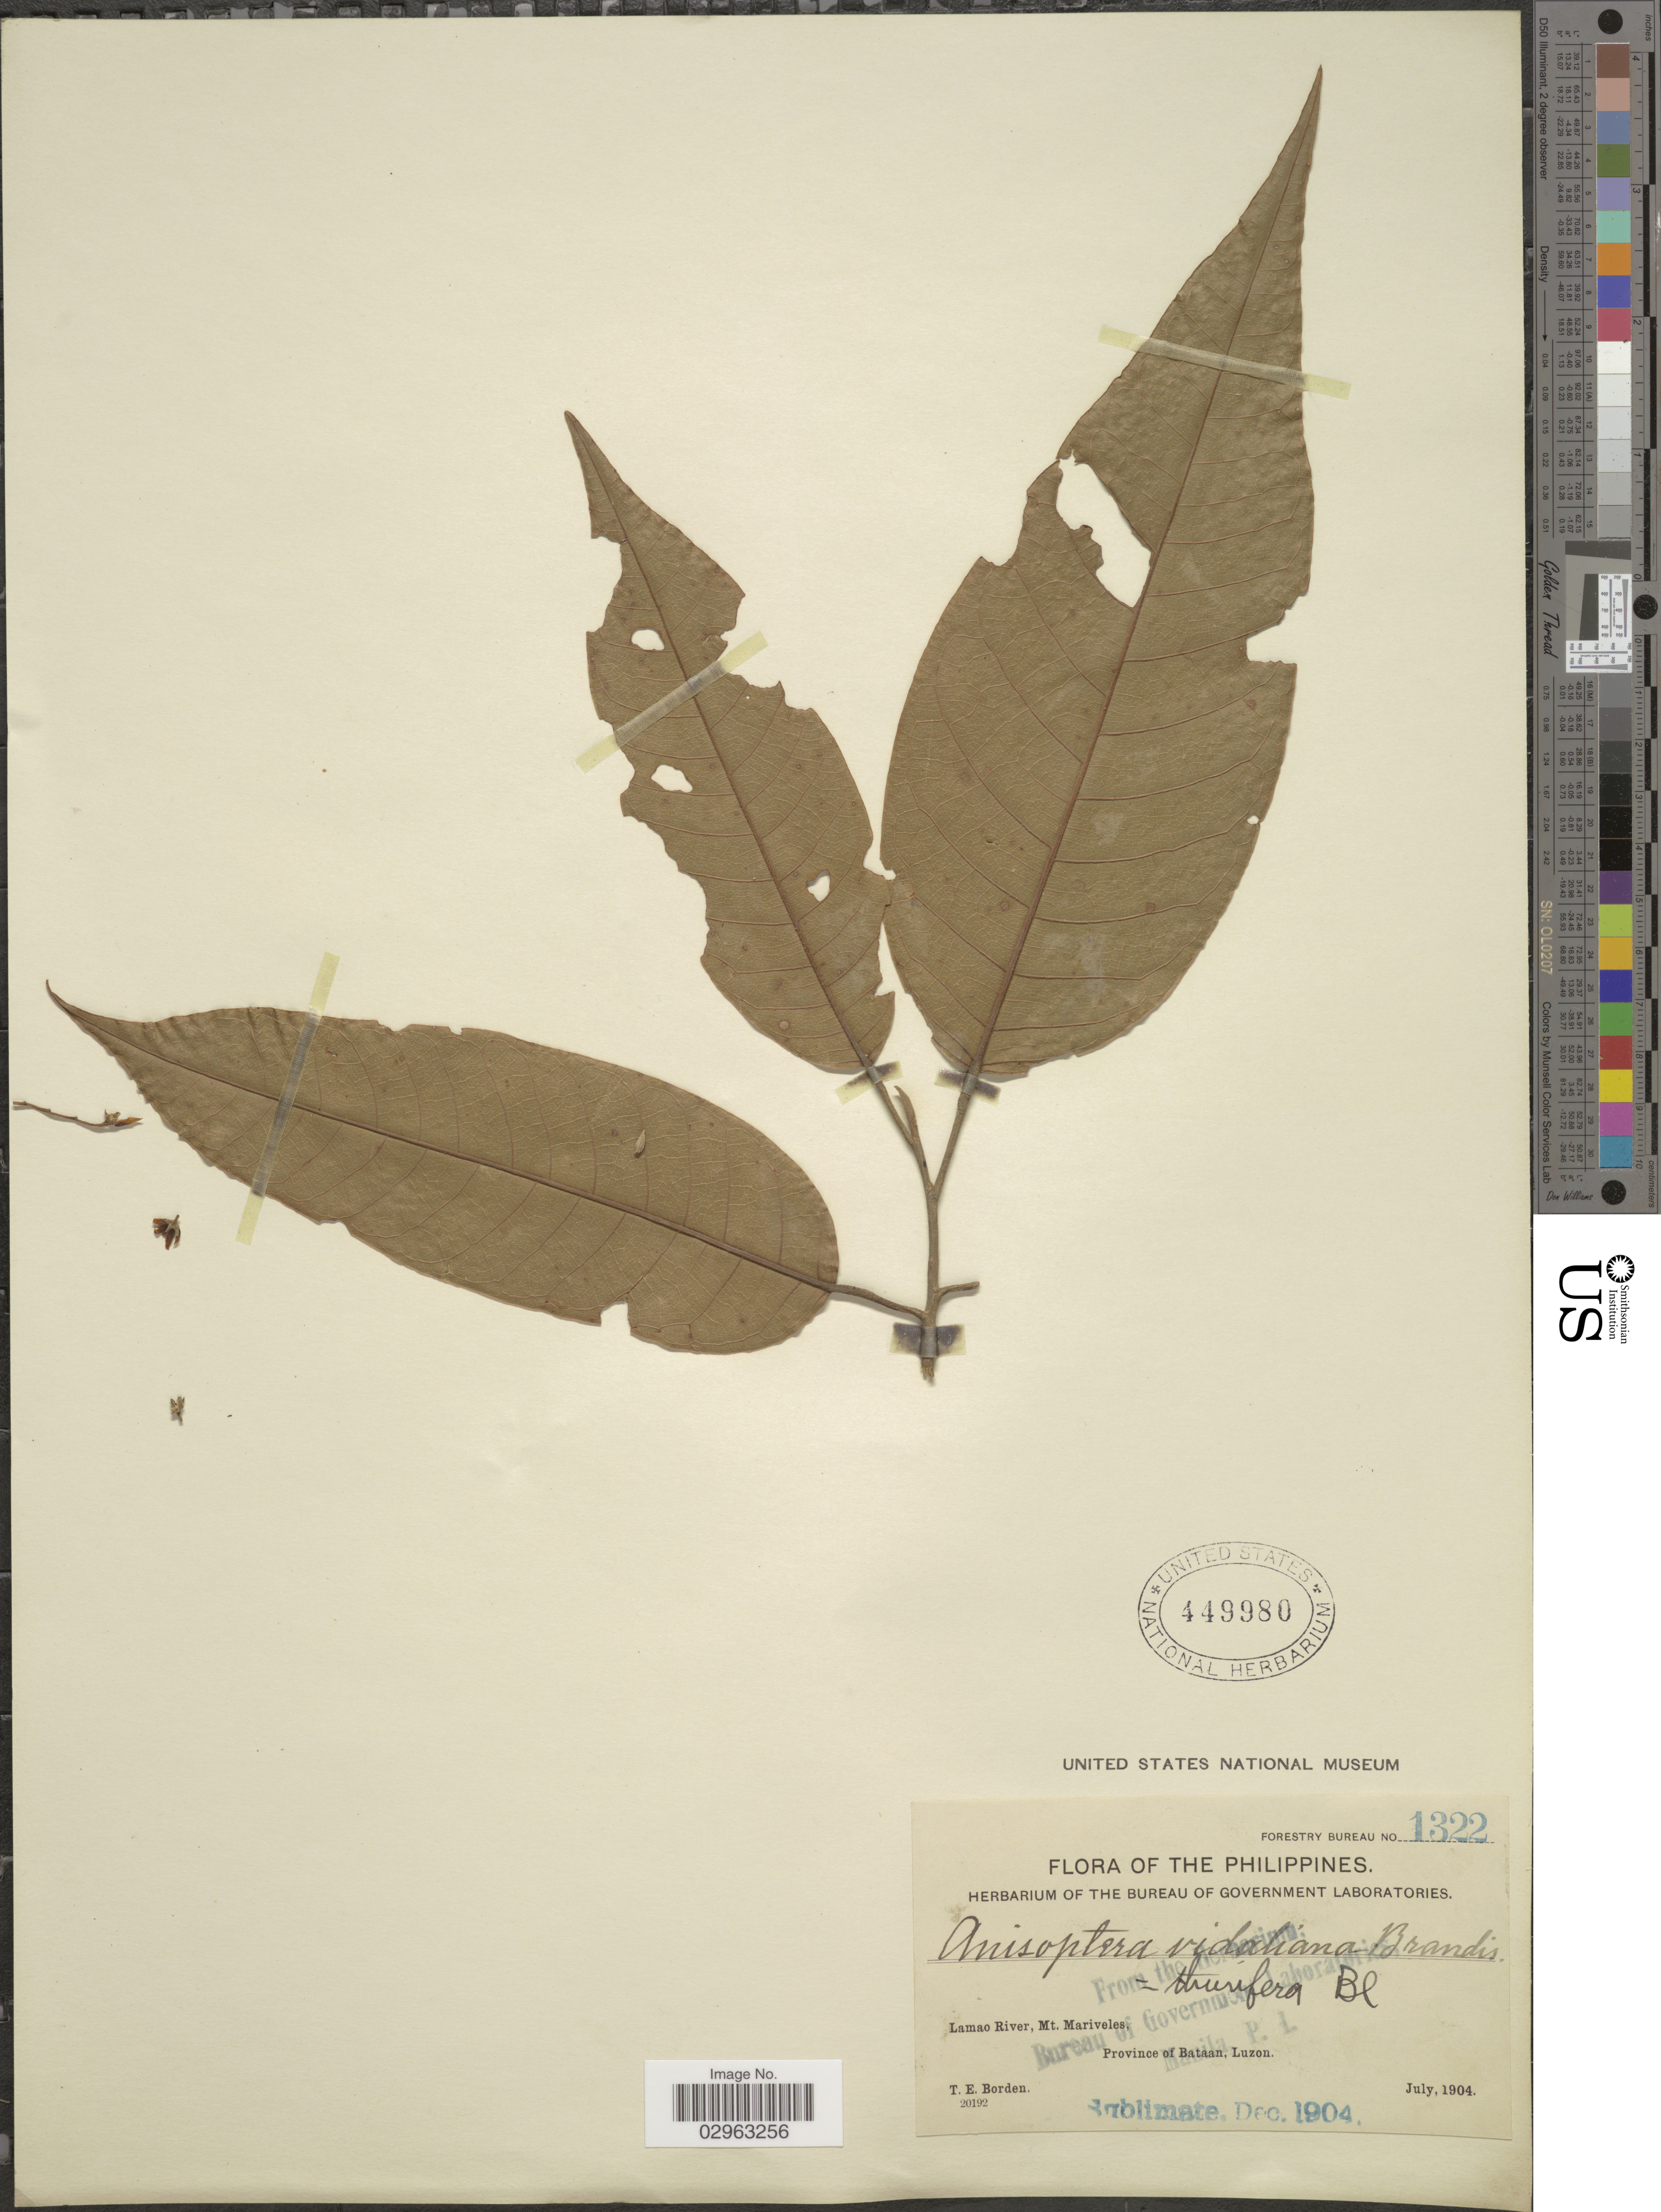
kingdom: Plantae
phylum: Tracheophyta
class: Magnoliopsida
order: Malvales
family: Dipterocarpaceae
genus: Anisoptera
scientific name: Anisoptera thurifera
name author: (Blanco) Blume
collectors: T. E. Borden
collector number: Forestry Bureau 1322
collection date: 1904-07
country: Philippines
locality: Lamao River, Mt. Mariveles, Province of Bataan, Luzon.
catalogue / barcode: US 449980